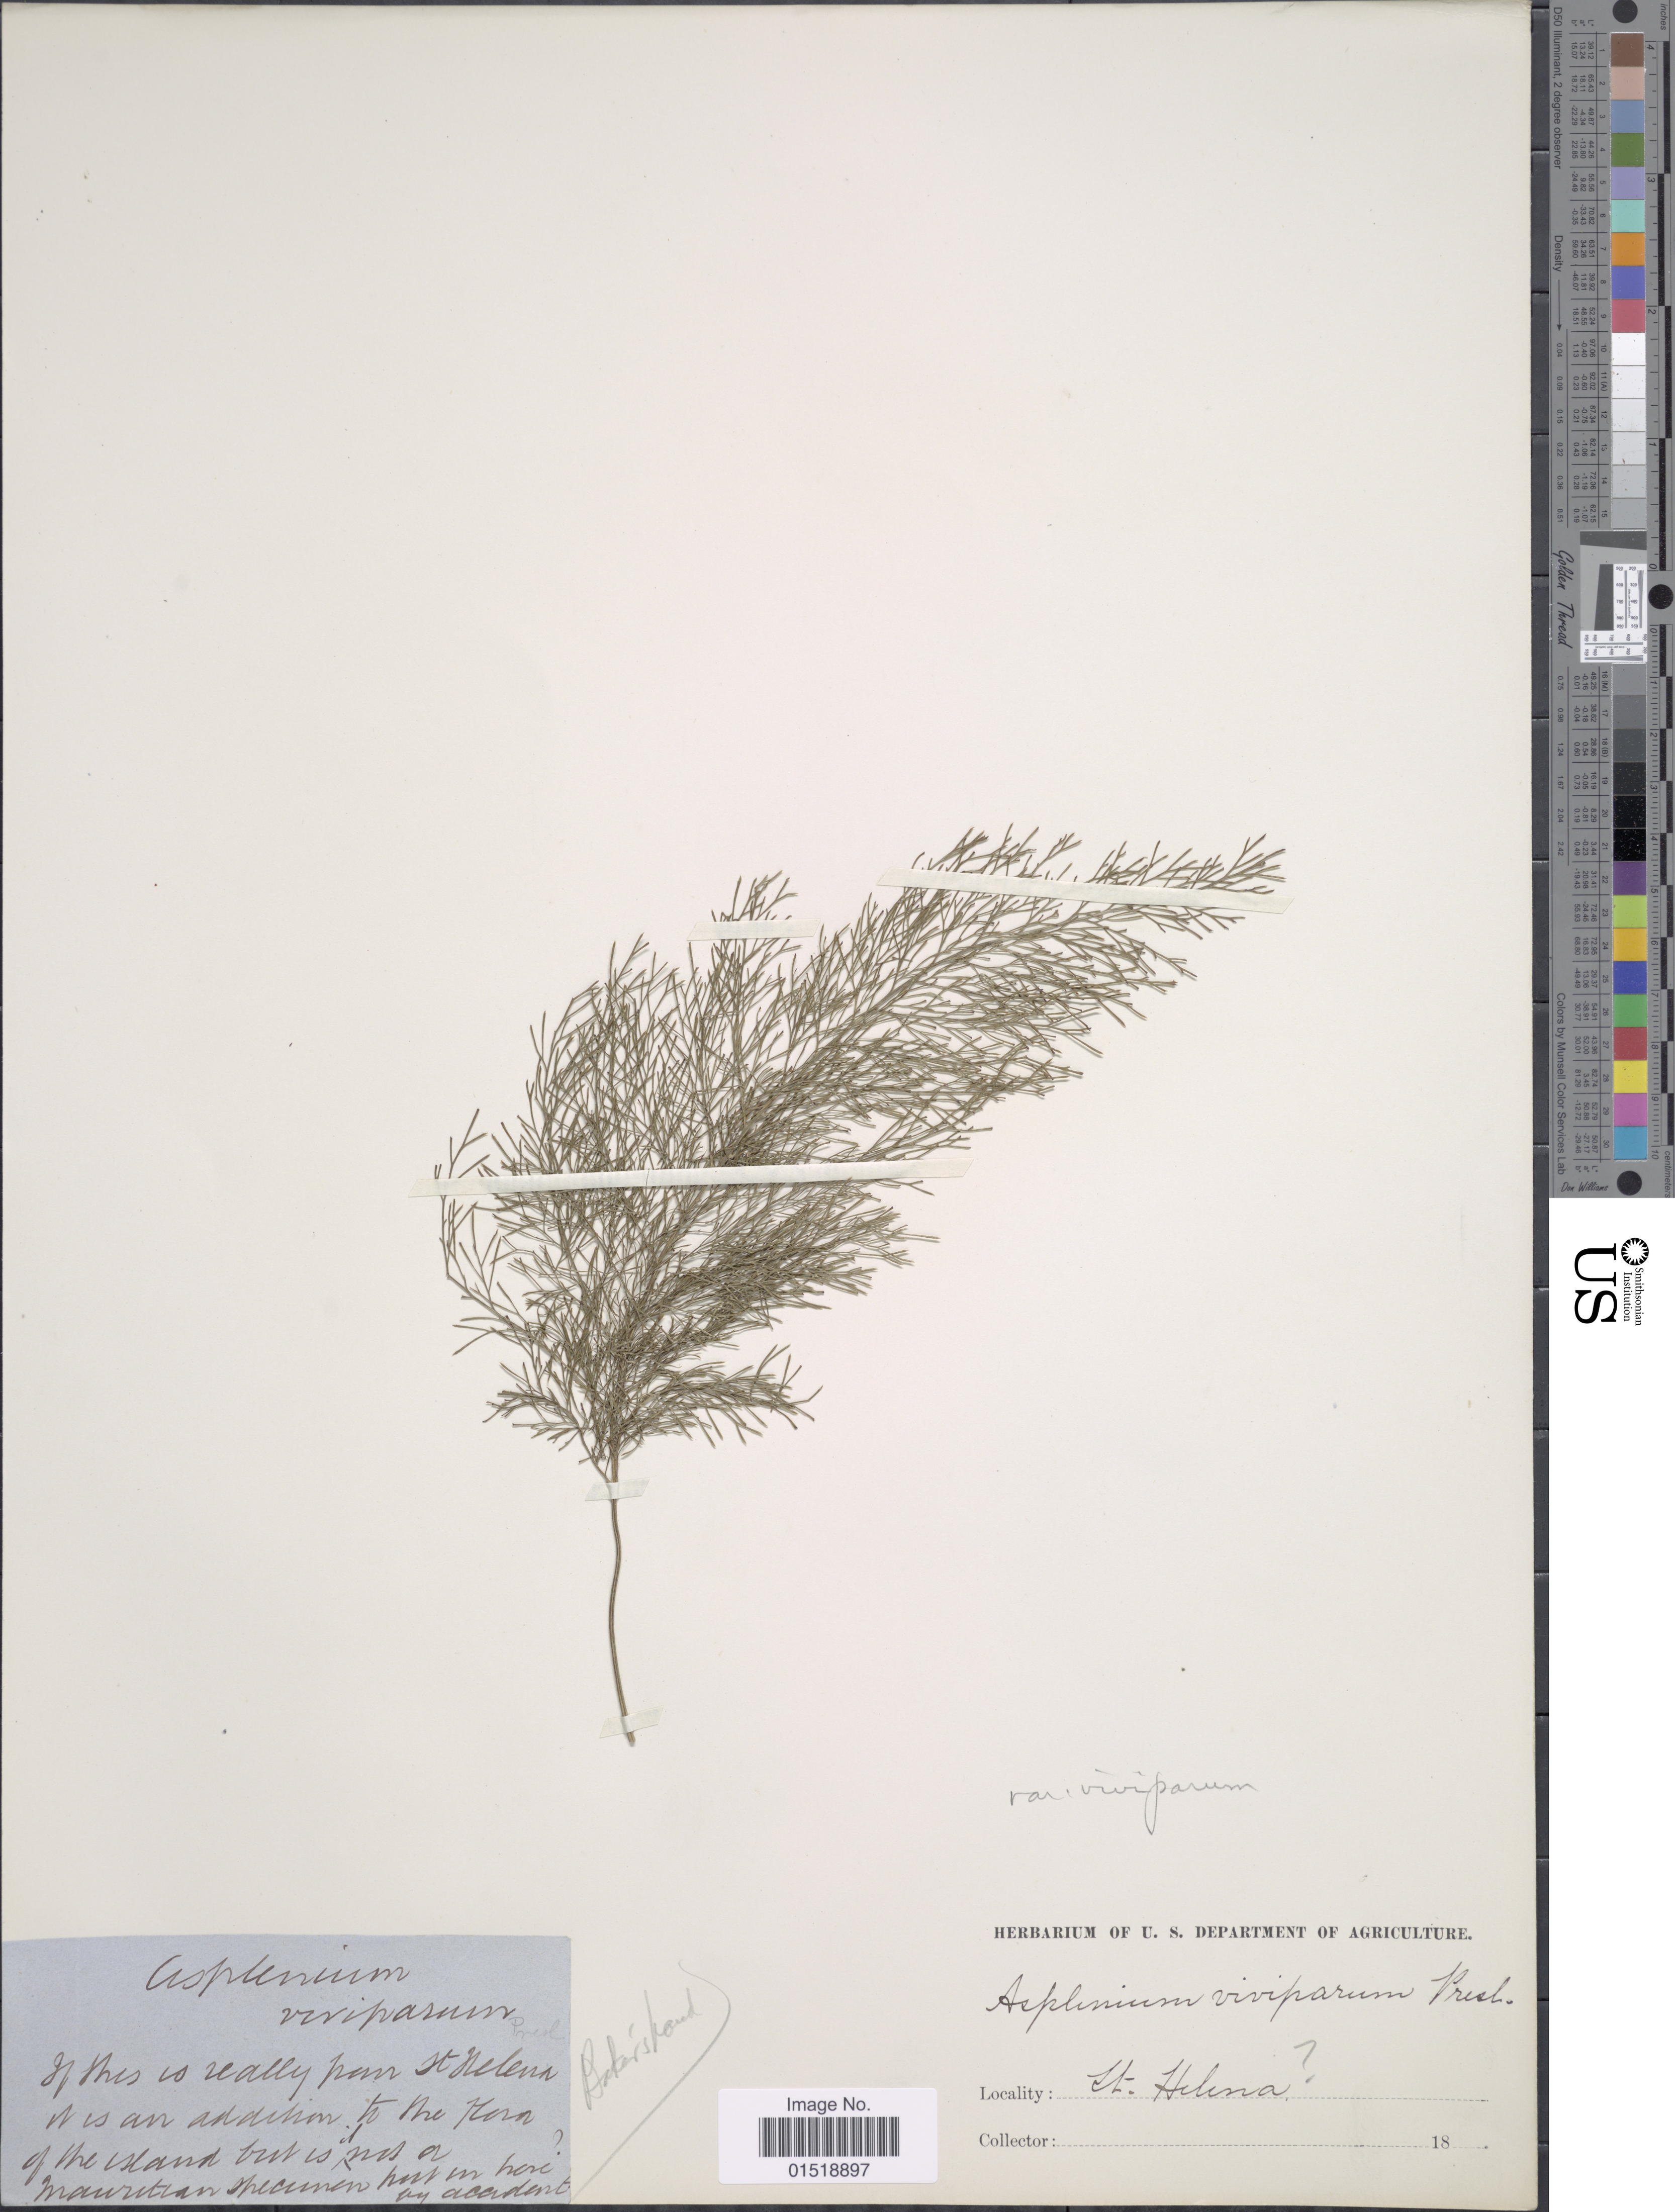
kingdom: Plantae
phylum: Tracheophyta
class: Polypodiopsida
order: Polypodiales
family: Aspleniaceae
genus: Asplenium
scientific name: Asplenium daucifolium var. viviparum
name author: (L. f.) C.V. Morton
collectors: U.S. Department of Agriculture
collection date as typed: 18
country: St. Helena Islands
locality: St. Helena.